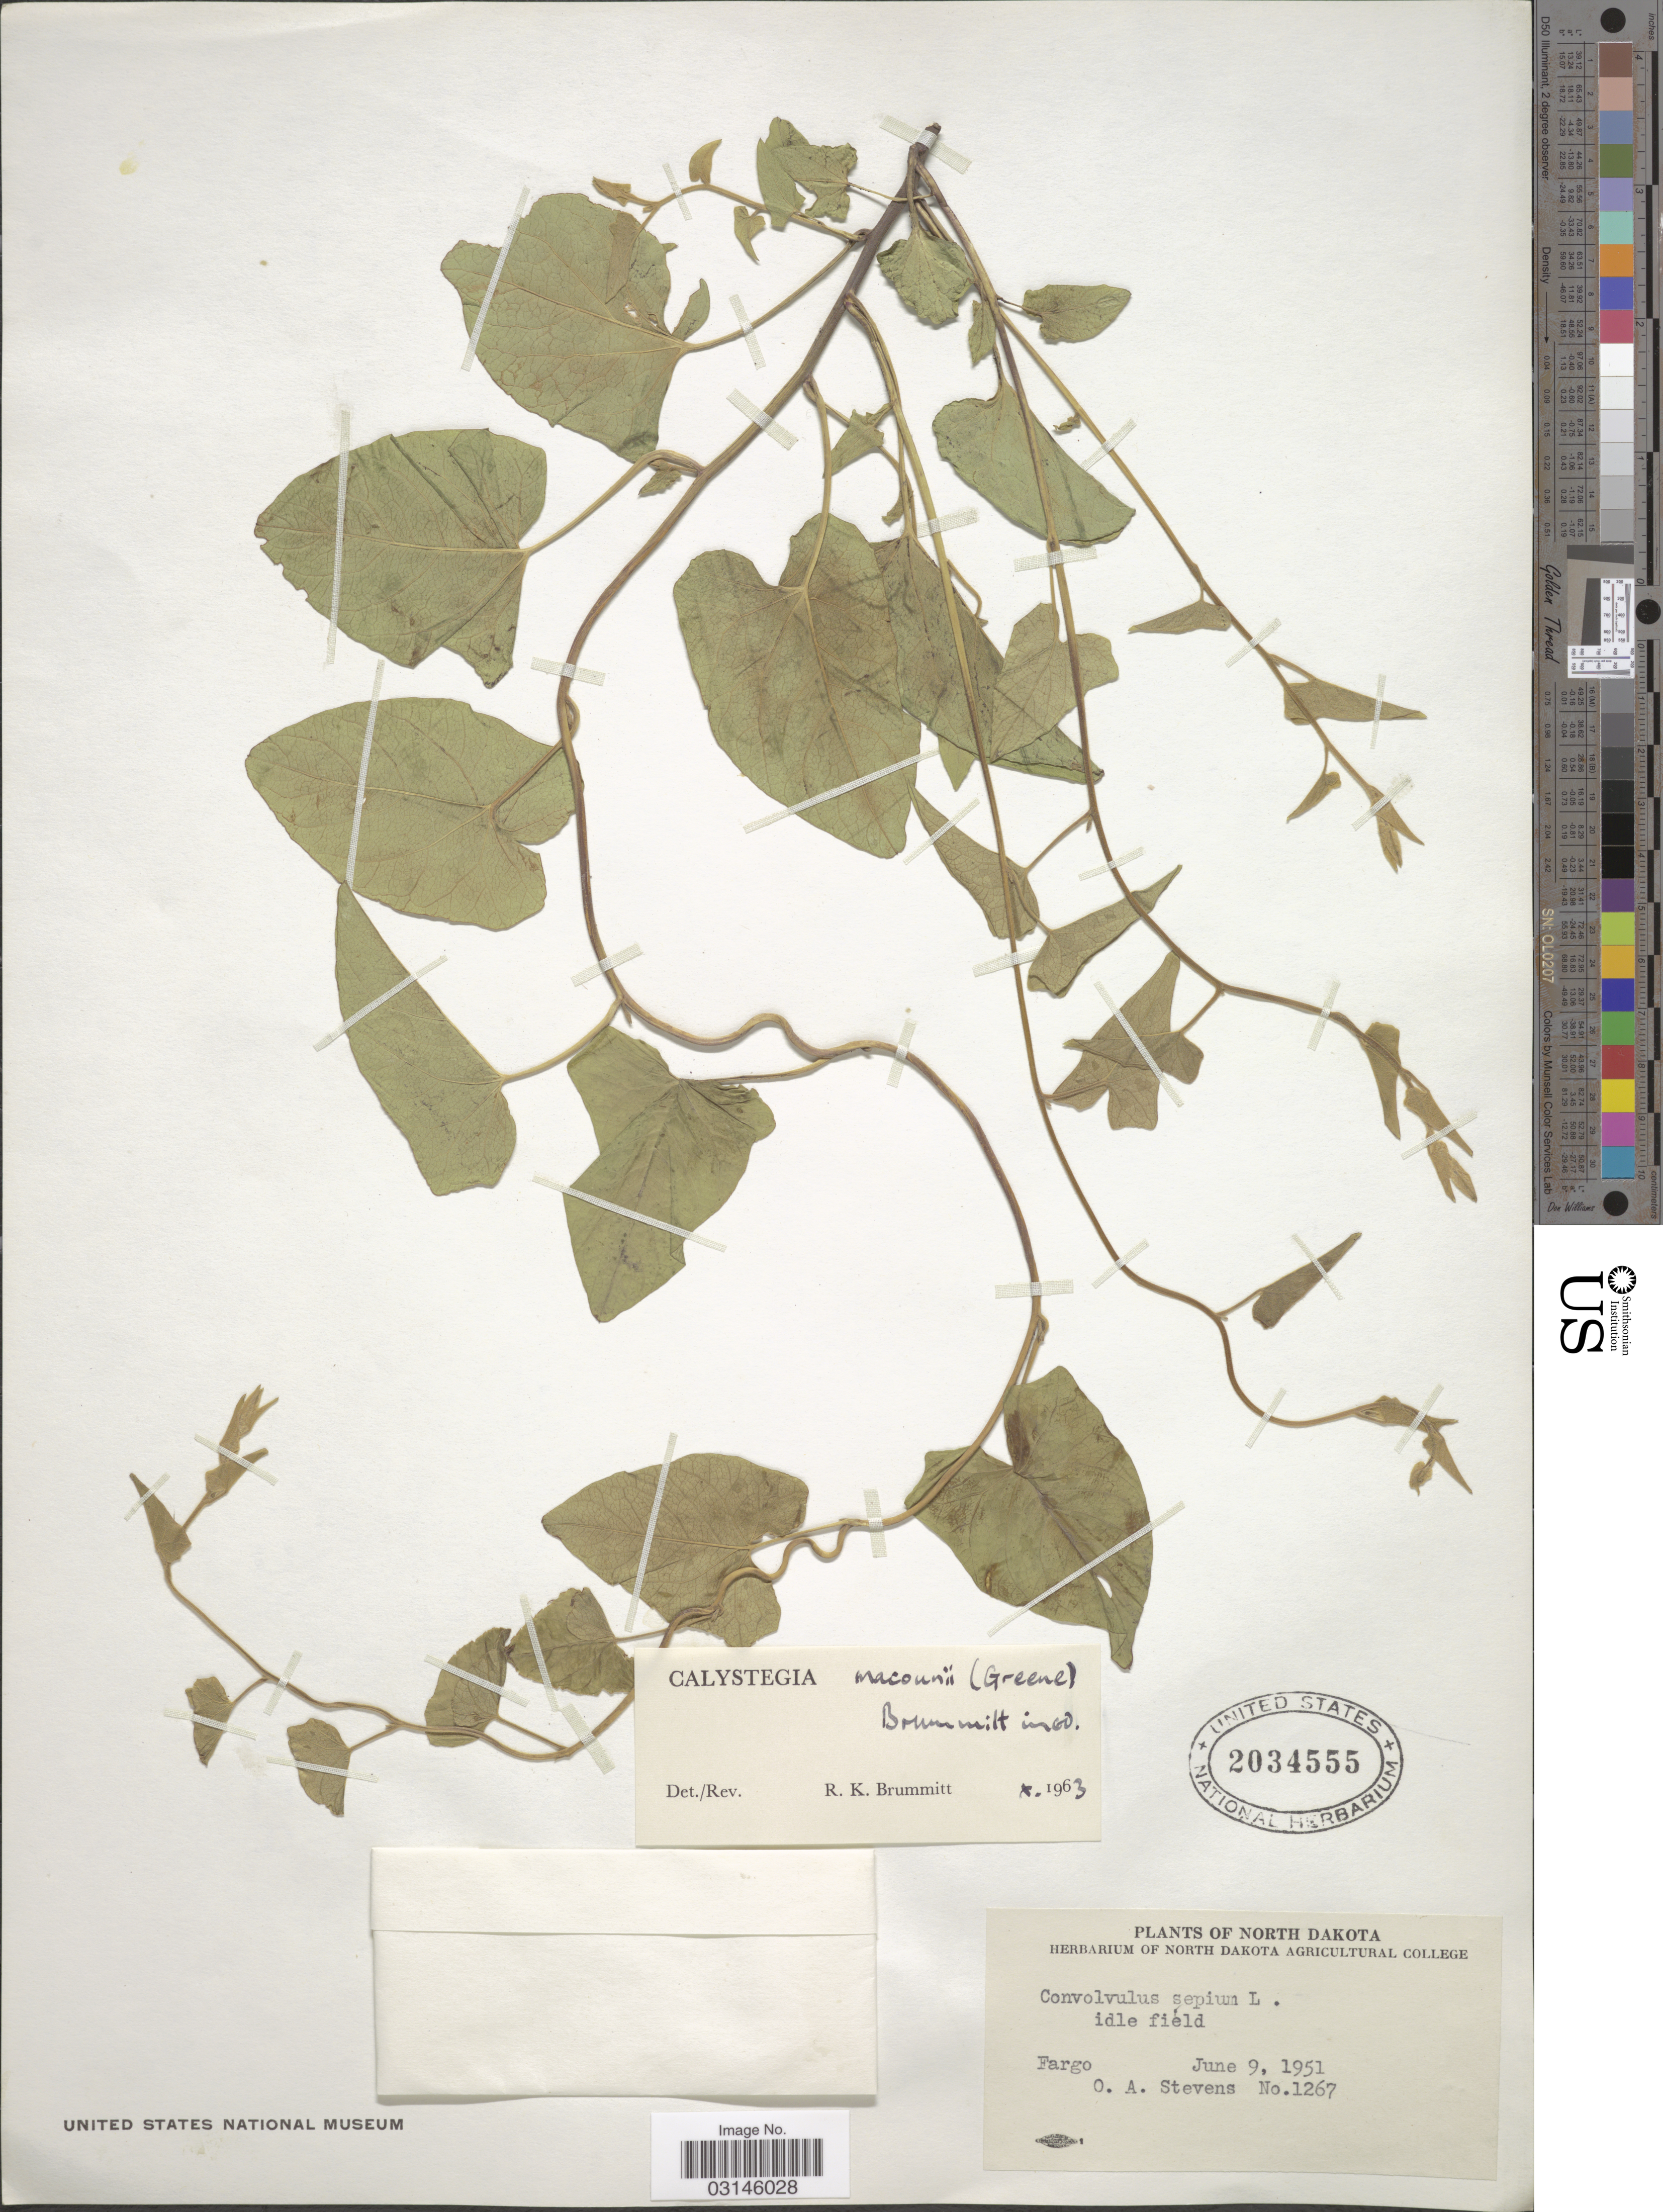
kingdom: Plantae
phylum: Tracheophyta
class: Magnoliopsida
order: Solanales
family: Convolvulaceae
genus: Calystegia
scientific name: Calystegia macounii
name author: (Greene) Brummitt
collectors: O. A. Stevens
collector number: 1267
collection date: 1951-06-09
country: United States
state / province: North Dakota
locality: Fargo.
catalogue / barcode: US 2034555